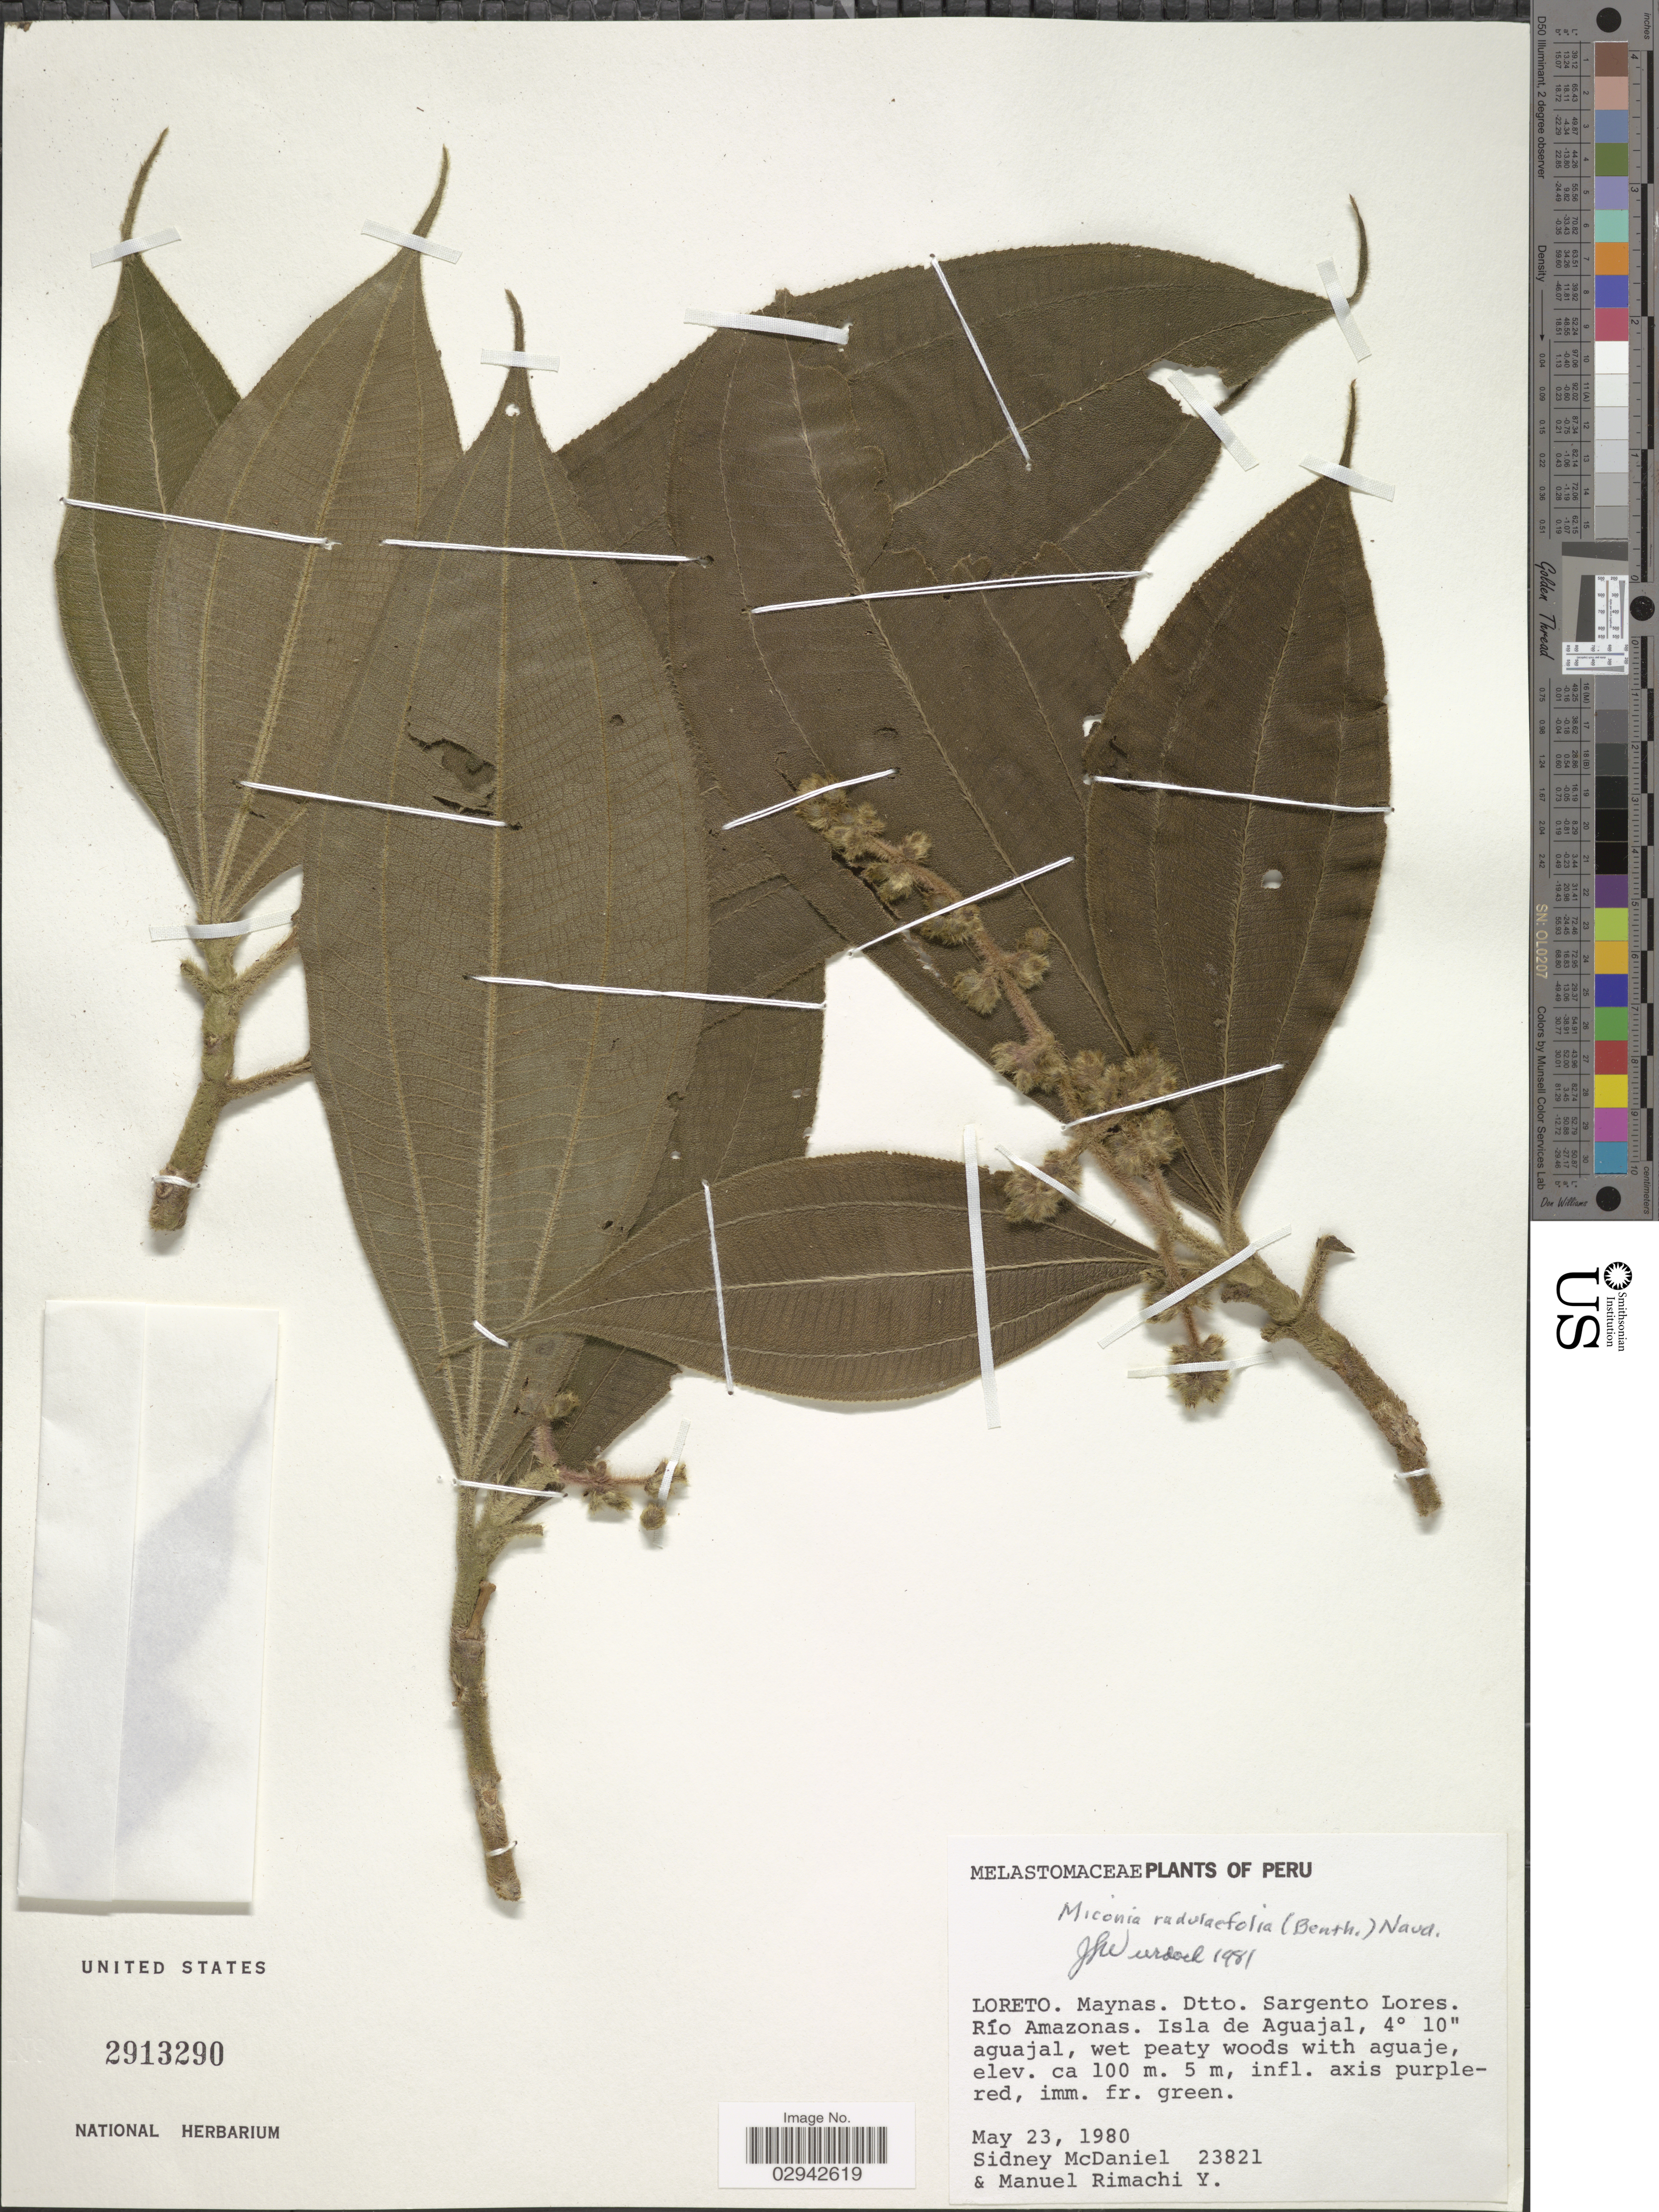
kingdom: Plantae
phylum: Tracheophyta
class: Magnoliopsida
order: Myrtales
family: Melastomataceae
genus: Miconia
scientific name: Miconia radulifolia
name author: (Benth.) Naudin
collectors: S. McDaniel & M. Rimachi Y.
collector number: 23821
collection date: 1980-05-23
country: Peru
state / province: Loreto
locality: Maynas, Dtto. Sargento Lores, Río Amazonas, Isla de Aguajal.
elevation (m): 100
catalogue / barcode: US 2913290